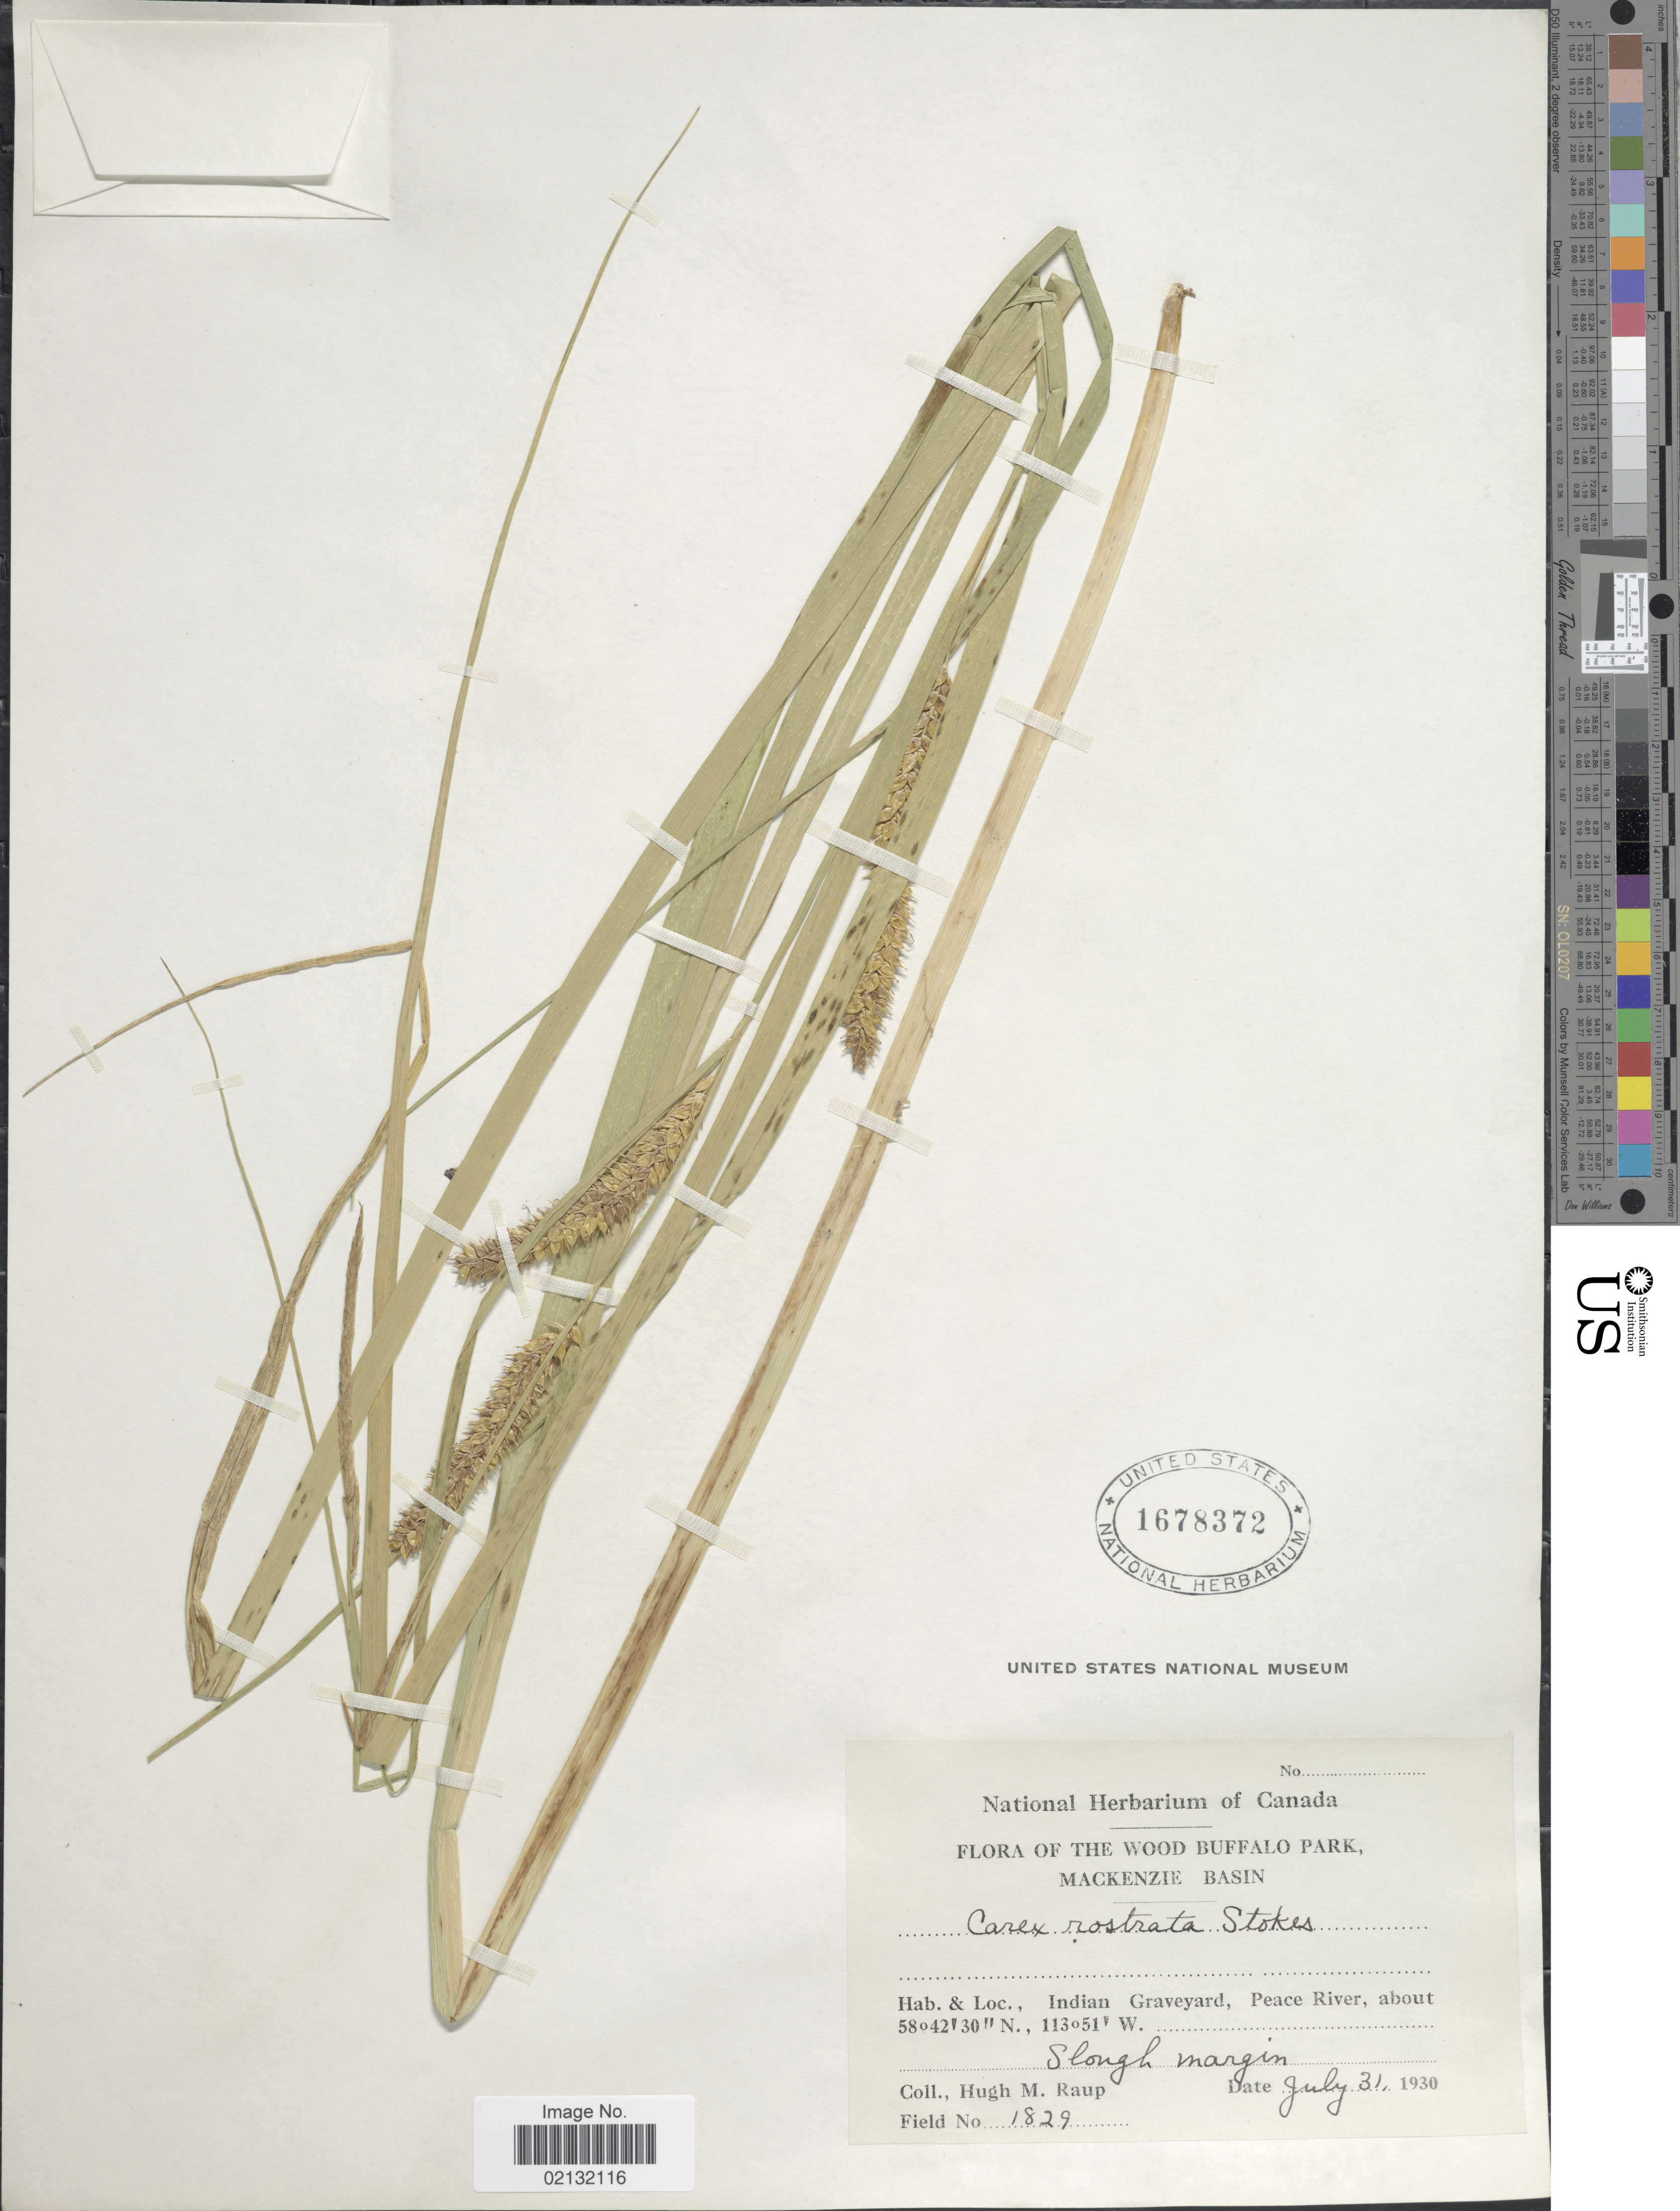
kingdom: Plantae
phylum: Tracheophyta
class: Liliopsida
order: Poales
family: Cyperaceae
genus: Carex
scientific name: Carex rostrata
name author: Stokes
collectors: H. Raup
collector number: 1829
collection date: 1930-07-31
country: Canada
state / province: Alberta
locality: Wood Buffalo Park, Mackenzie Basin. Indian Graveyard, Peace River.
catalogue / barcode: US 1678372